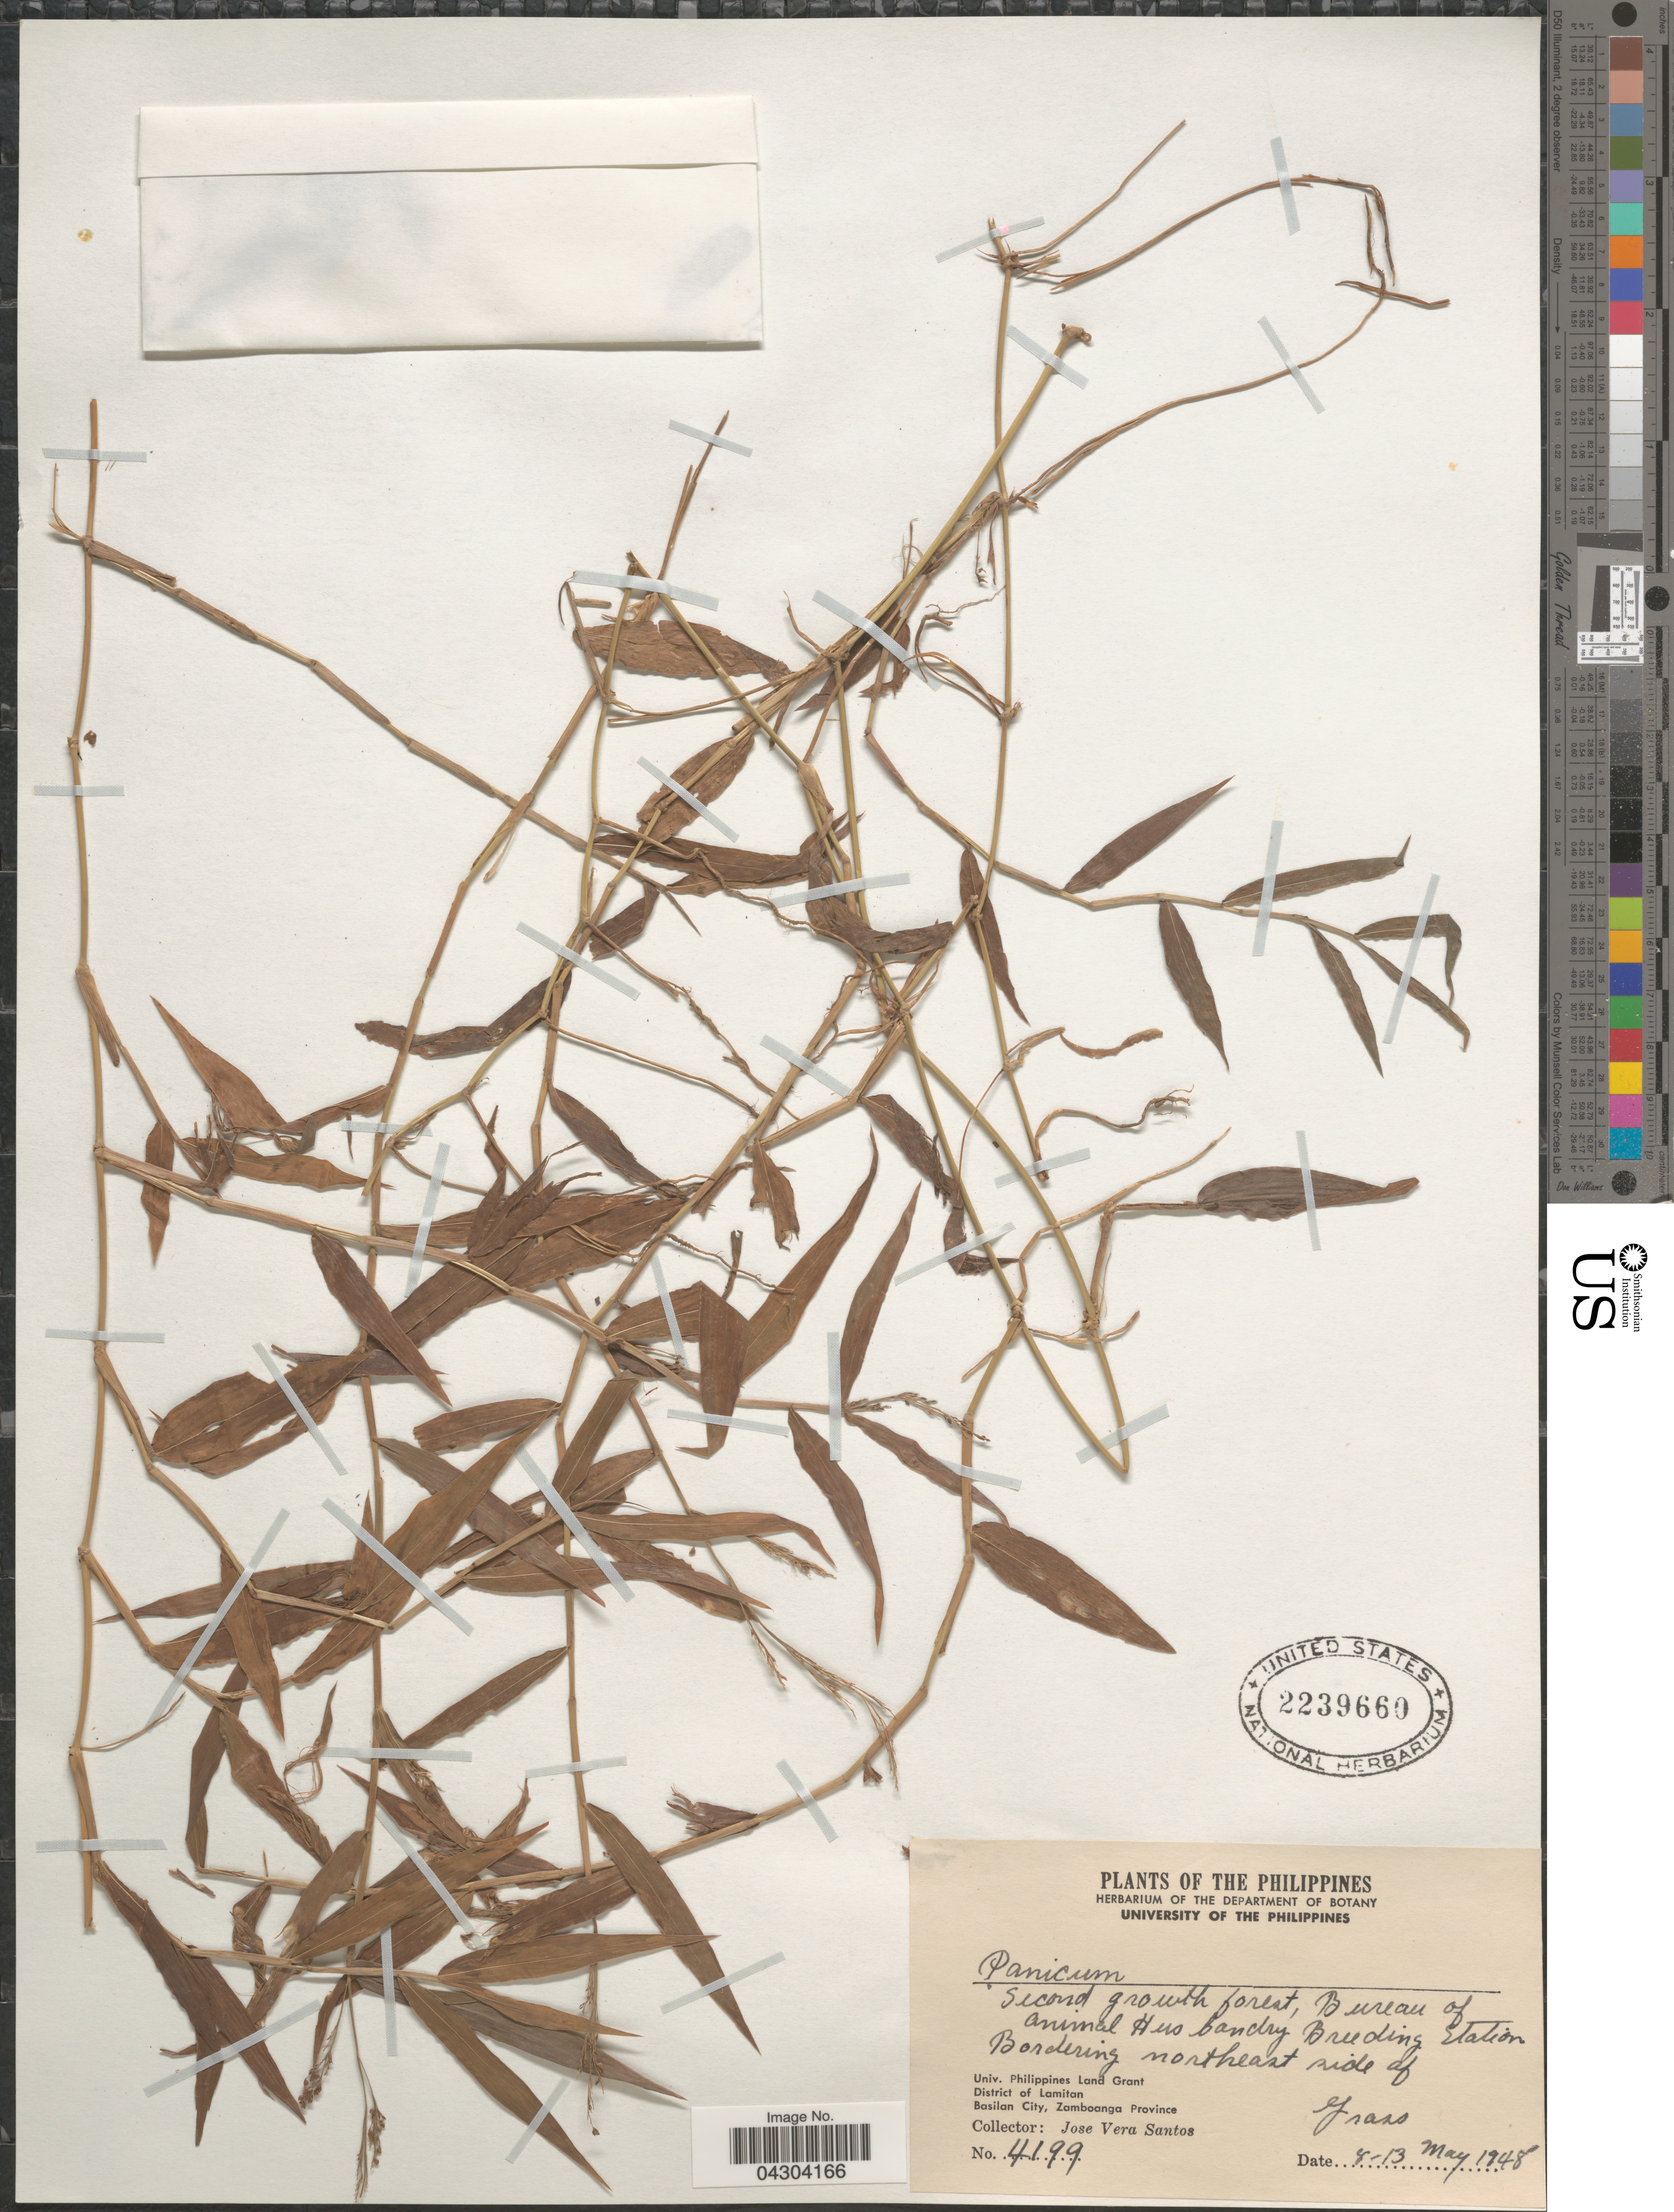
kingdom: Plantae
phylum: Tracheophyta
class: Liliopsida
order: Poales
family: Poaceae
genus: Panicum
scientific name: Panicum sp.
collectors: J. V. Santos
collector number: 4199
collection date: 1948-05-08/1948-05-13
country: Philippines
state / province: Muslim Mindanao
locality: Bureau of Animal Hsubandry Breeding Station. Bordering northeast side of Univ. Philippines Land Grant. District of Lamitan. Basilan City, Zamboanga Province.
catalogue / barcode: US 2239660